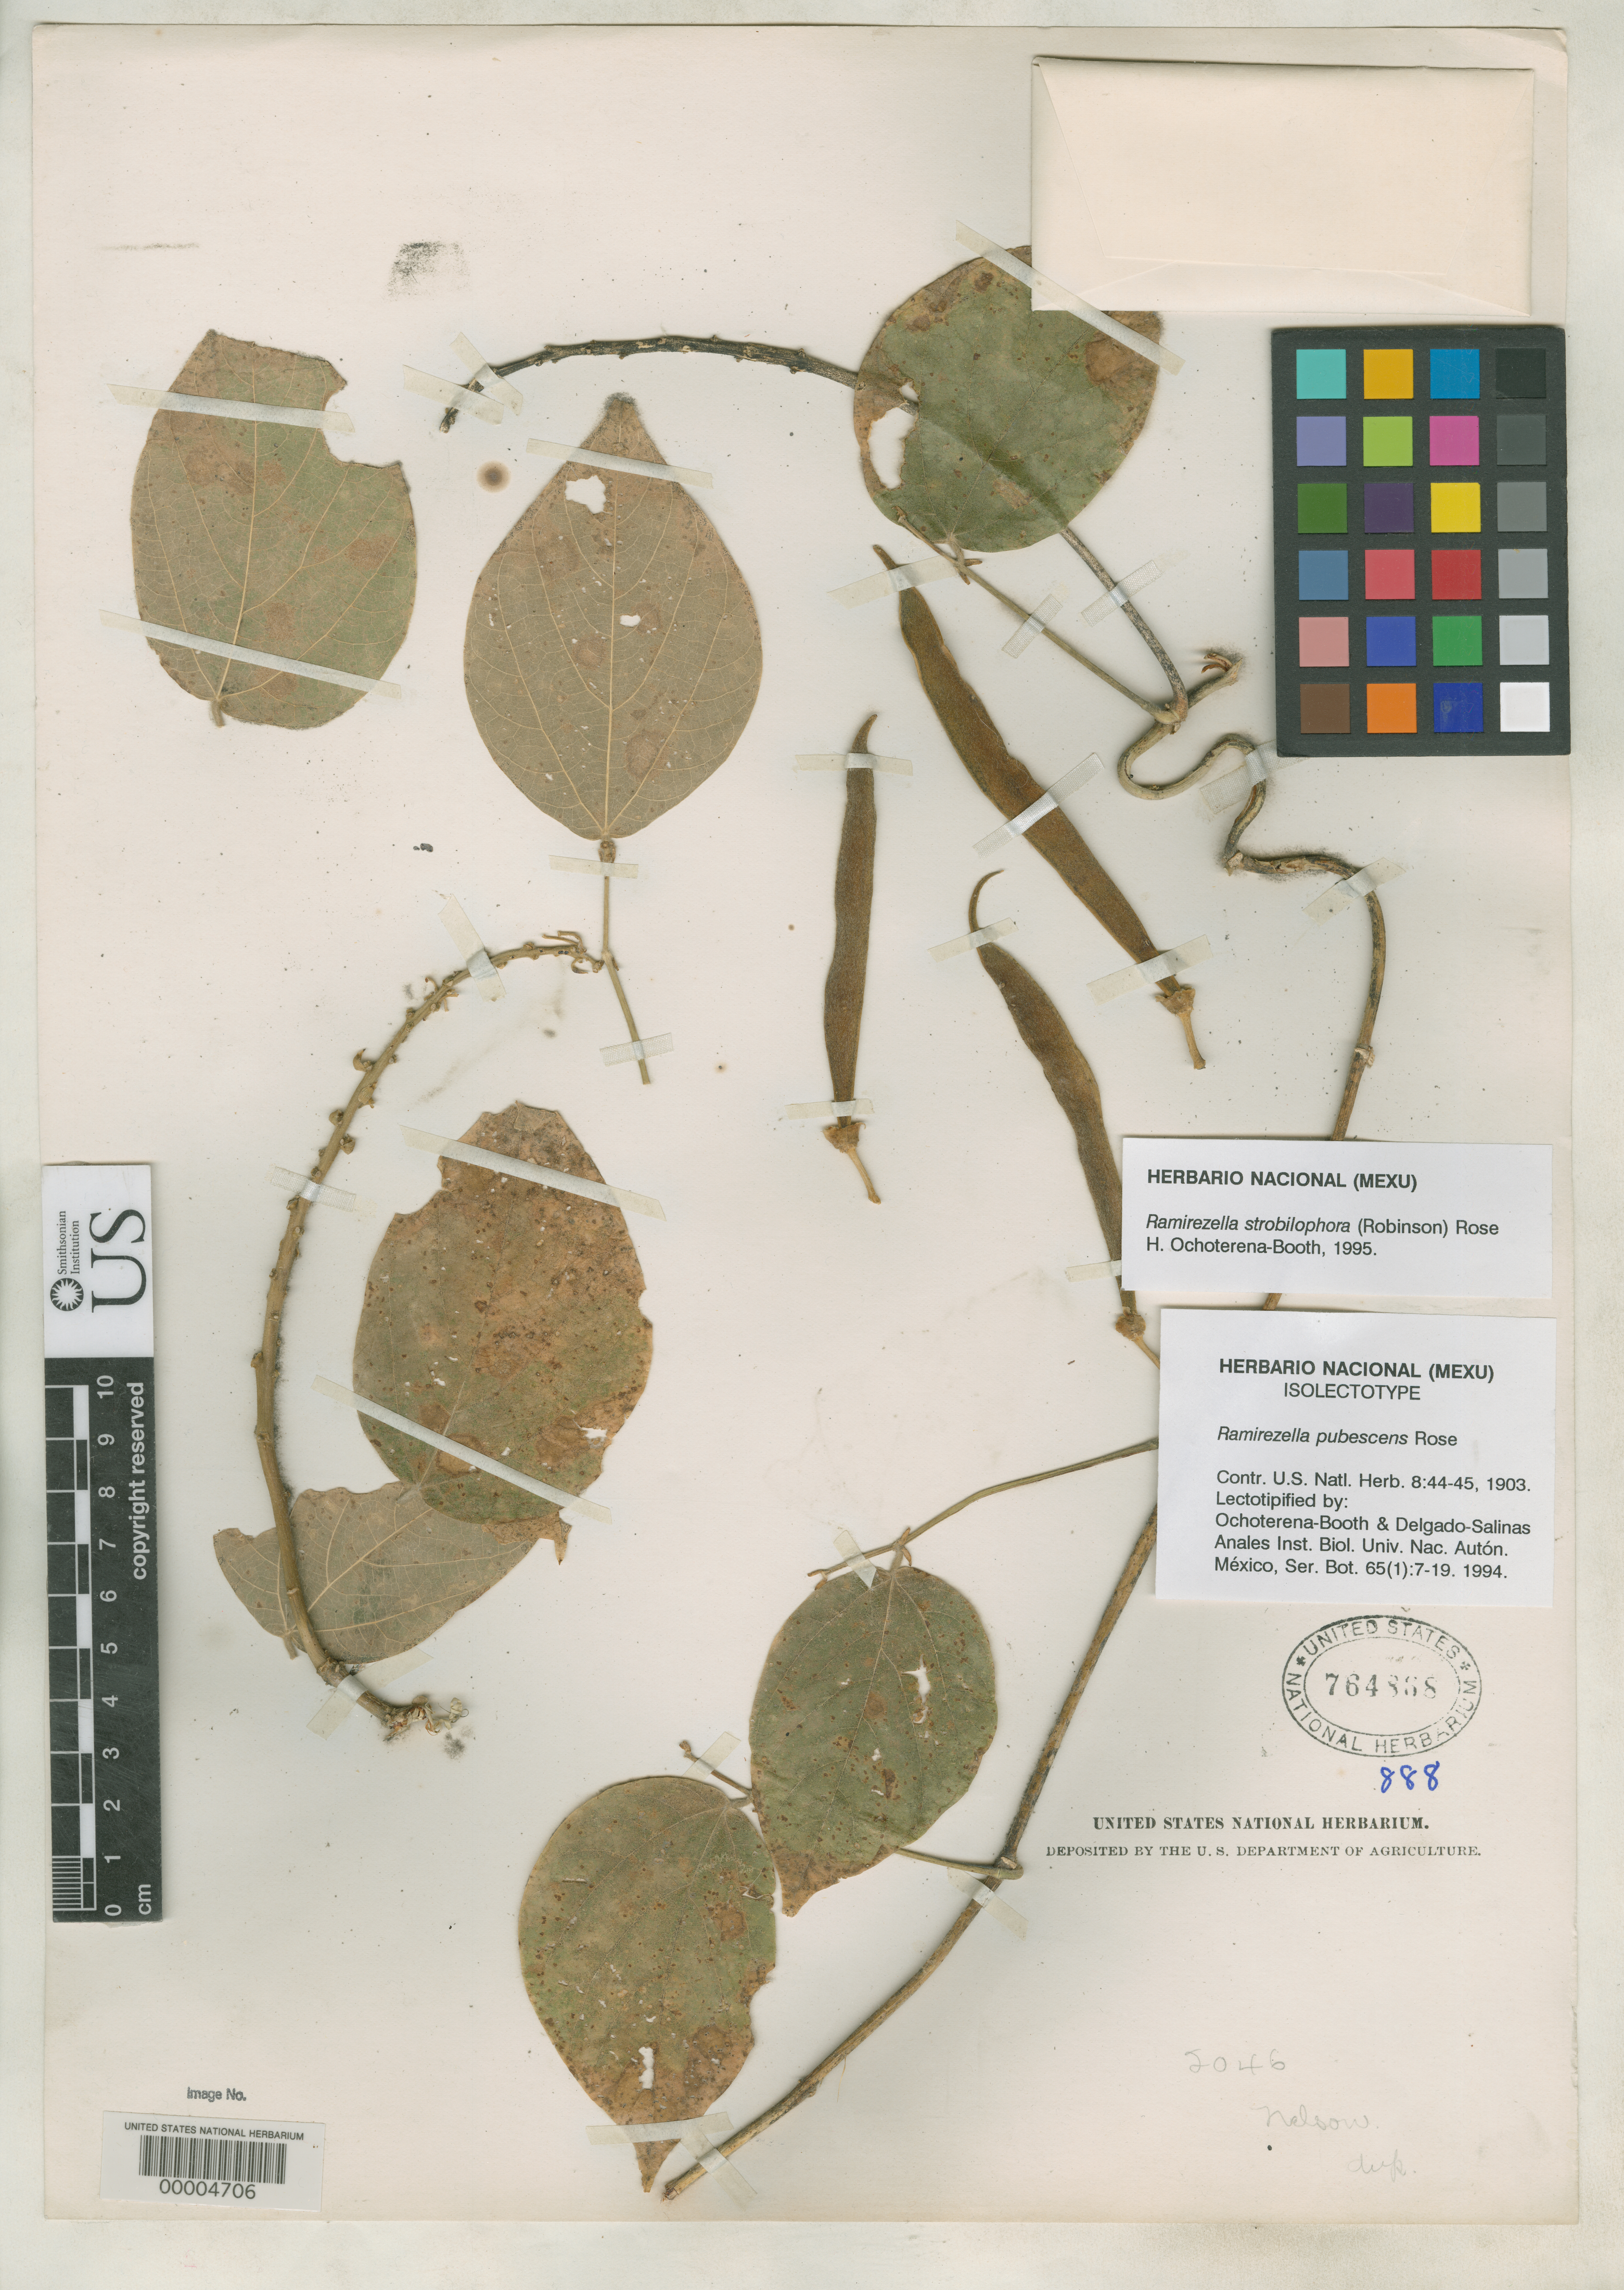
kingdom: Plantae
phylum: Tracheophyta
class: Magnoliopsida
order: Fabales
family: Fabaceae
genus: Ramirezella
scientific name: Ramirezella pubescens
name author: Rose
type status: Isolectotype; Holotype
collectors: E. W. Nelson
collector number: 2046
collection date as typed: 05 Dec 1894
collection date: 1894-12-05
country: Mexico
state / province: Guerrero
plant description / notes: US has 2 sheets, USNH 764887 & 764888, annotated (1994) and cited (1994, Ochoterena-Booth & Delgado Salinas) as lectotype and isolectotype, respectively. This lectotypification is probably unnecessary as the 2 US sheets are clearly parts of a single specimen; the second sheet (764888) lacks any label but is annotated as "2046 Nelson dup."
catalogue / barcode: US 764868